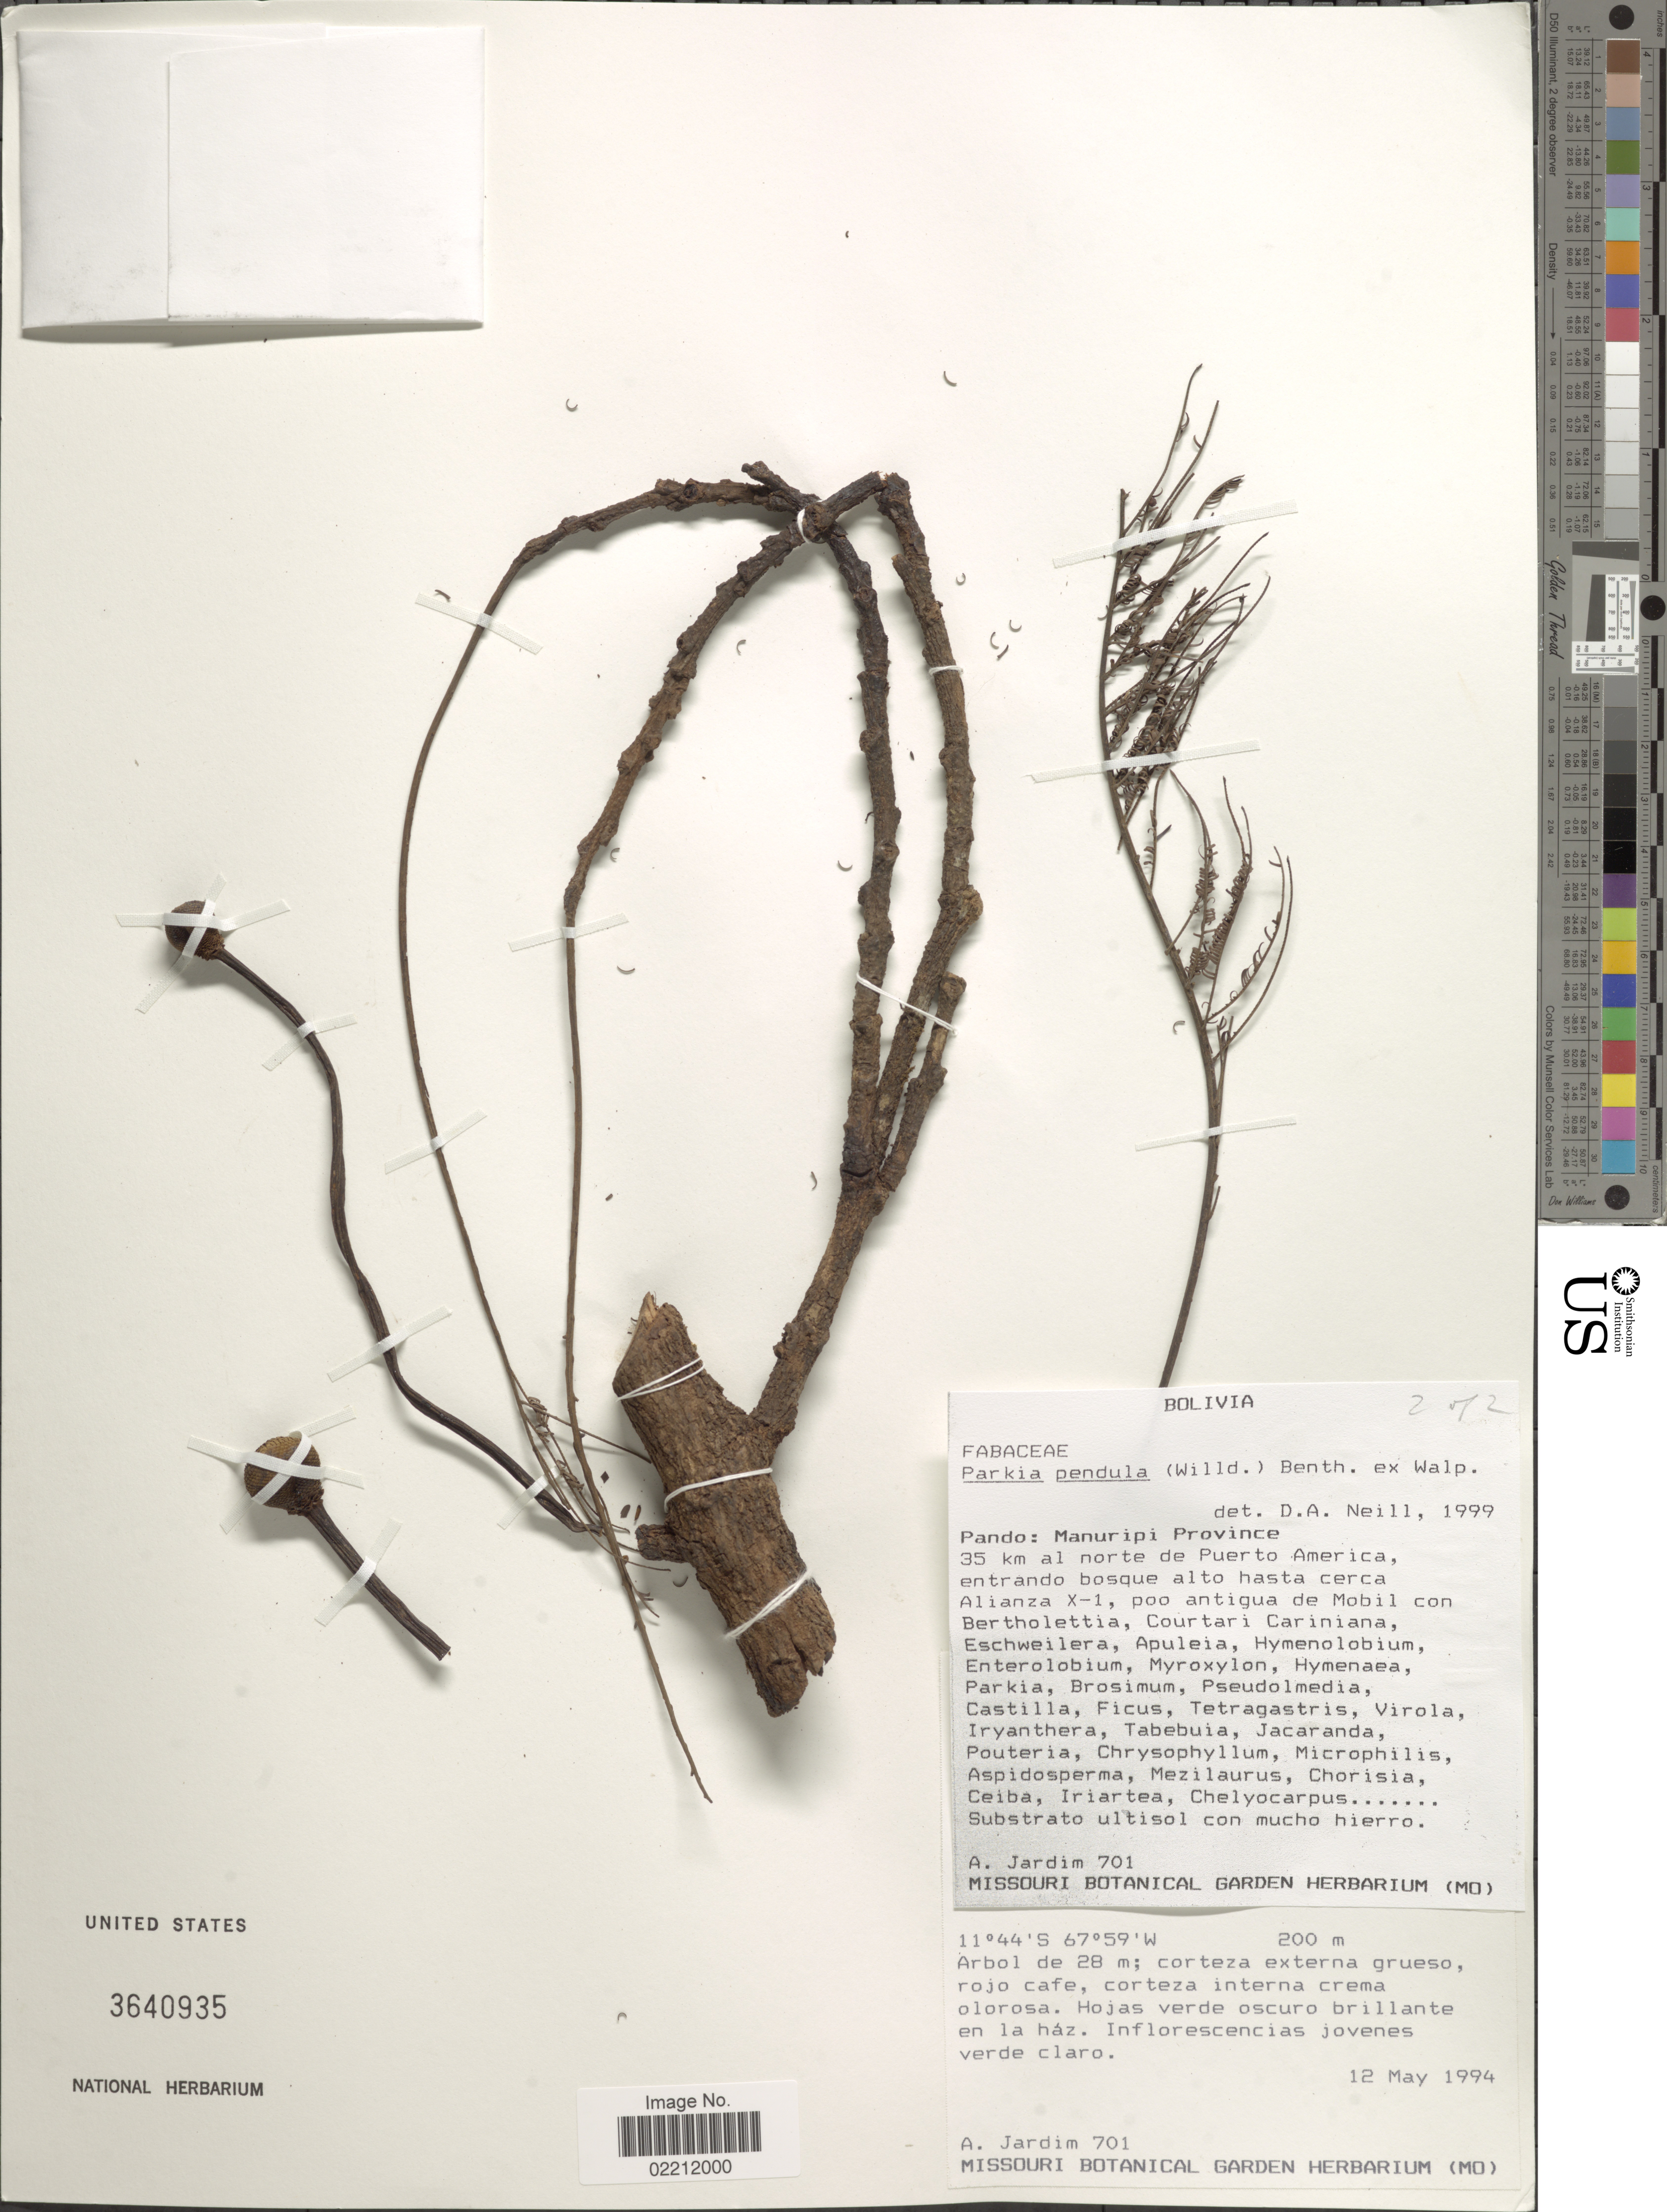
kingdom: Plantae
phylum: Tracheophyta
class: Magnoliopsida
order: Fabales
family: Fabaceae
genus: Parkia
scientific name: Parkia pendula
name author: Benth.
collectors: A. Jardim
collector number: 701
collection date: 1994-05-12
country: Bolivia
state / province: Pando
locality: Pando: Manuripi Province, 35 km al norte de Puerto America.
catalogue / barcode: US 3640935